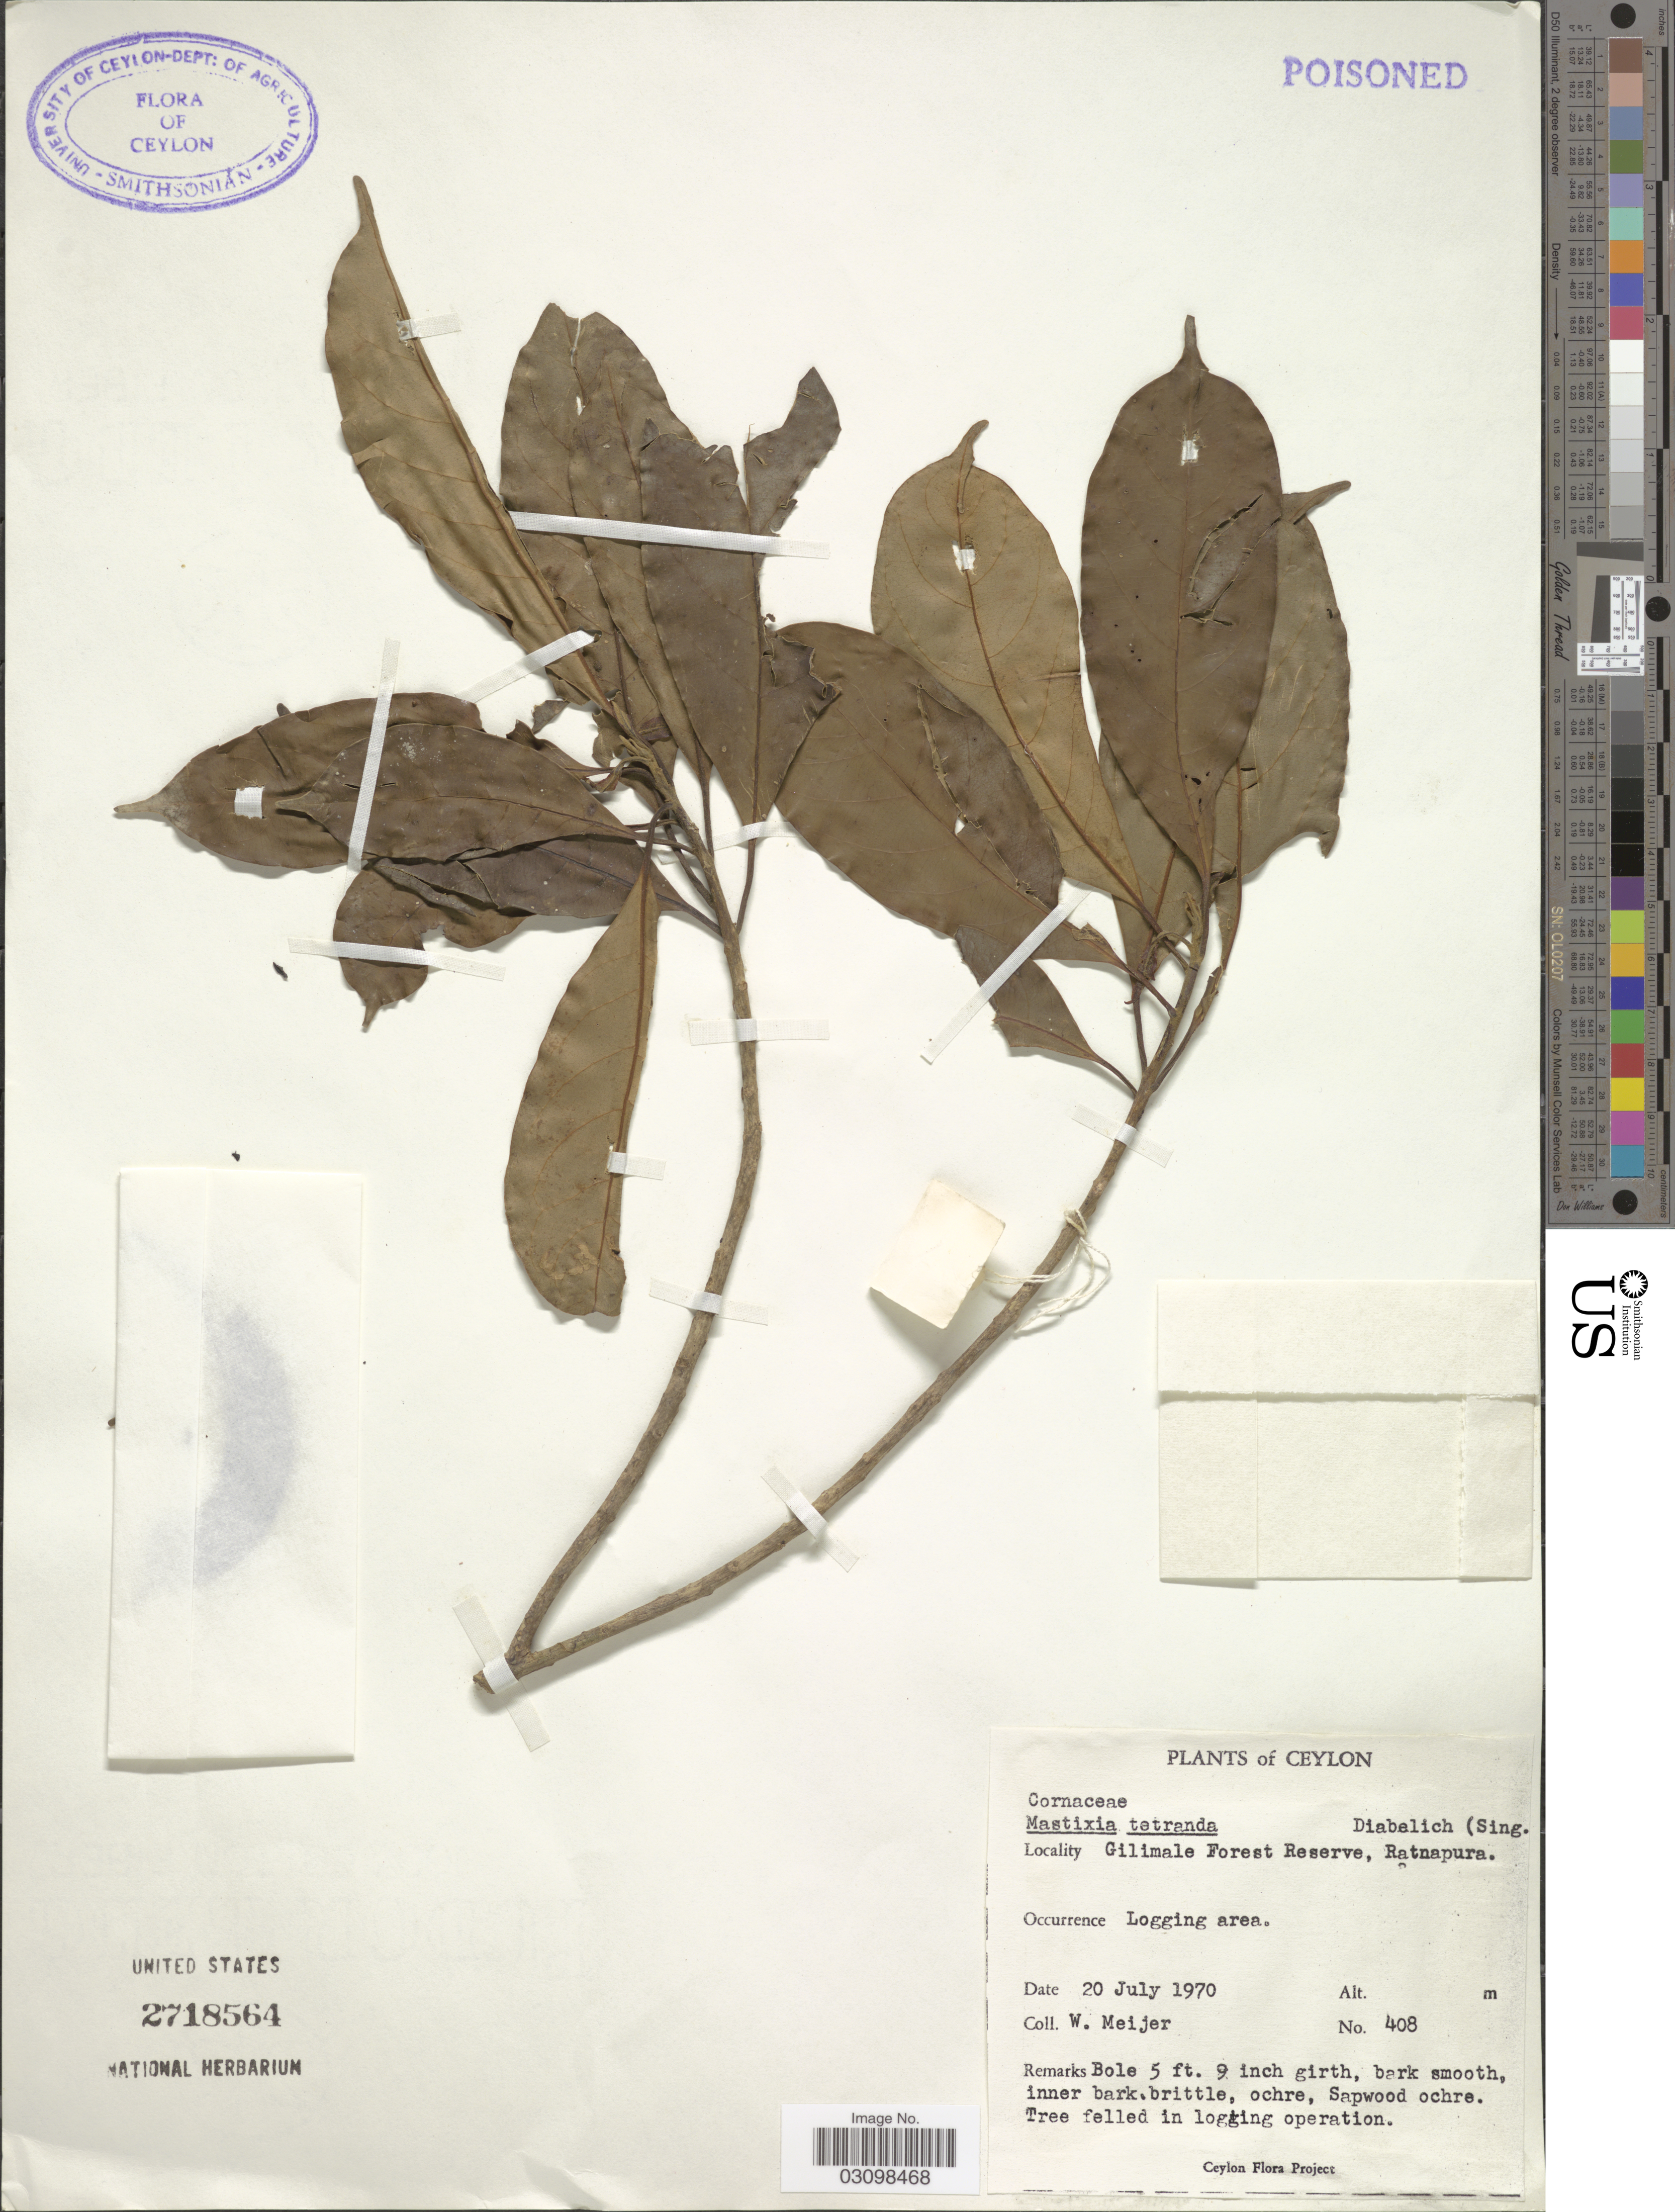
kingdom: Plantae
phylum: Tracheophyta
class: Magnoliopsida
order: Cornales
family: Nyssaceae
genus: Mastixia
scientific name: Mastixia tetrandra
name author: (Wight ex Thwaites) C.B. Clarke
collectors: W. Meijer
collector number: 408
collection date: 1970-07-20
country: Sri Lanka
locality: Ceylon, Gilimale Forest Reserve, Ratnapura.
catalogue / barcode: US 2718564